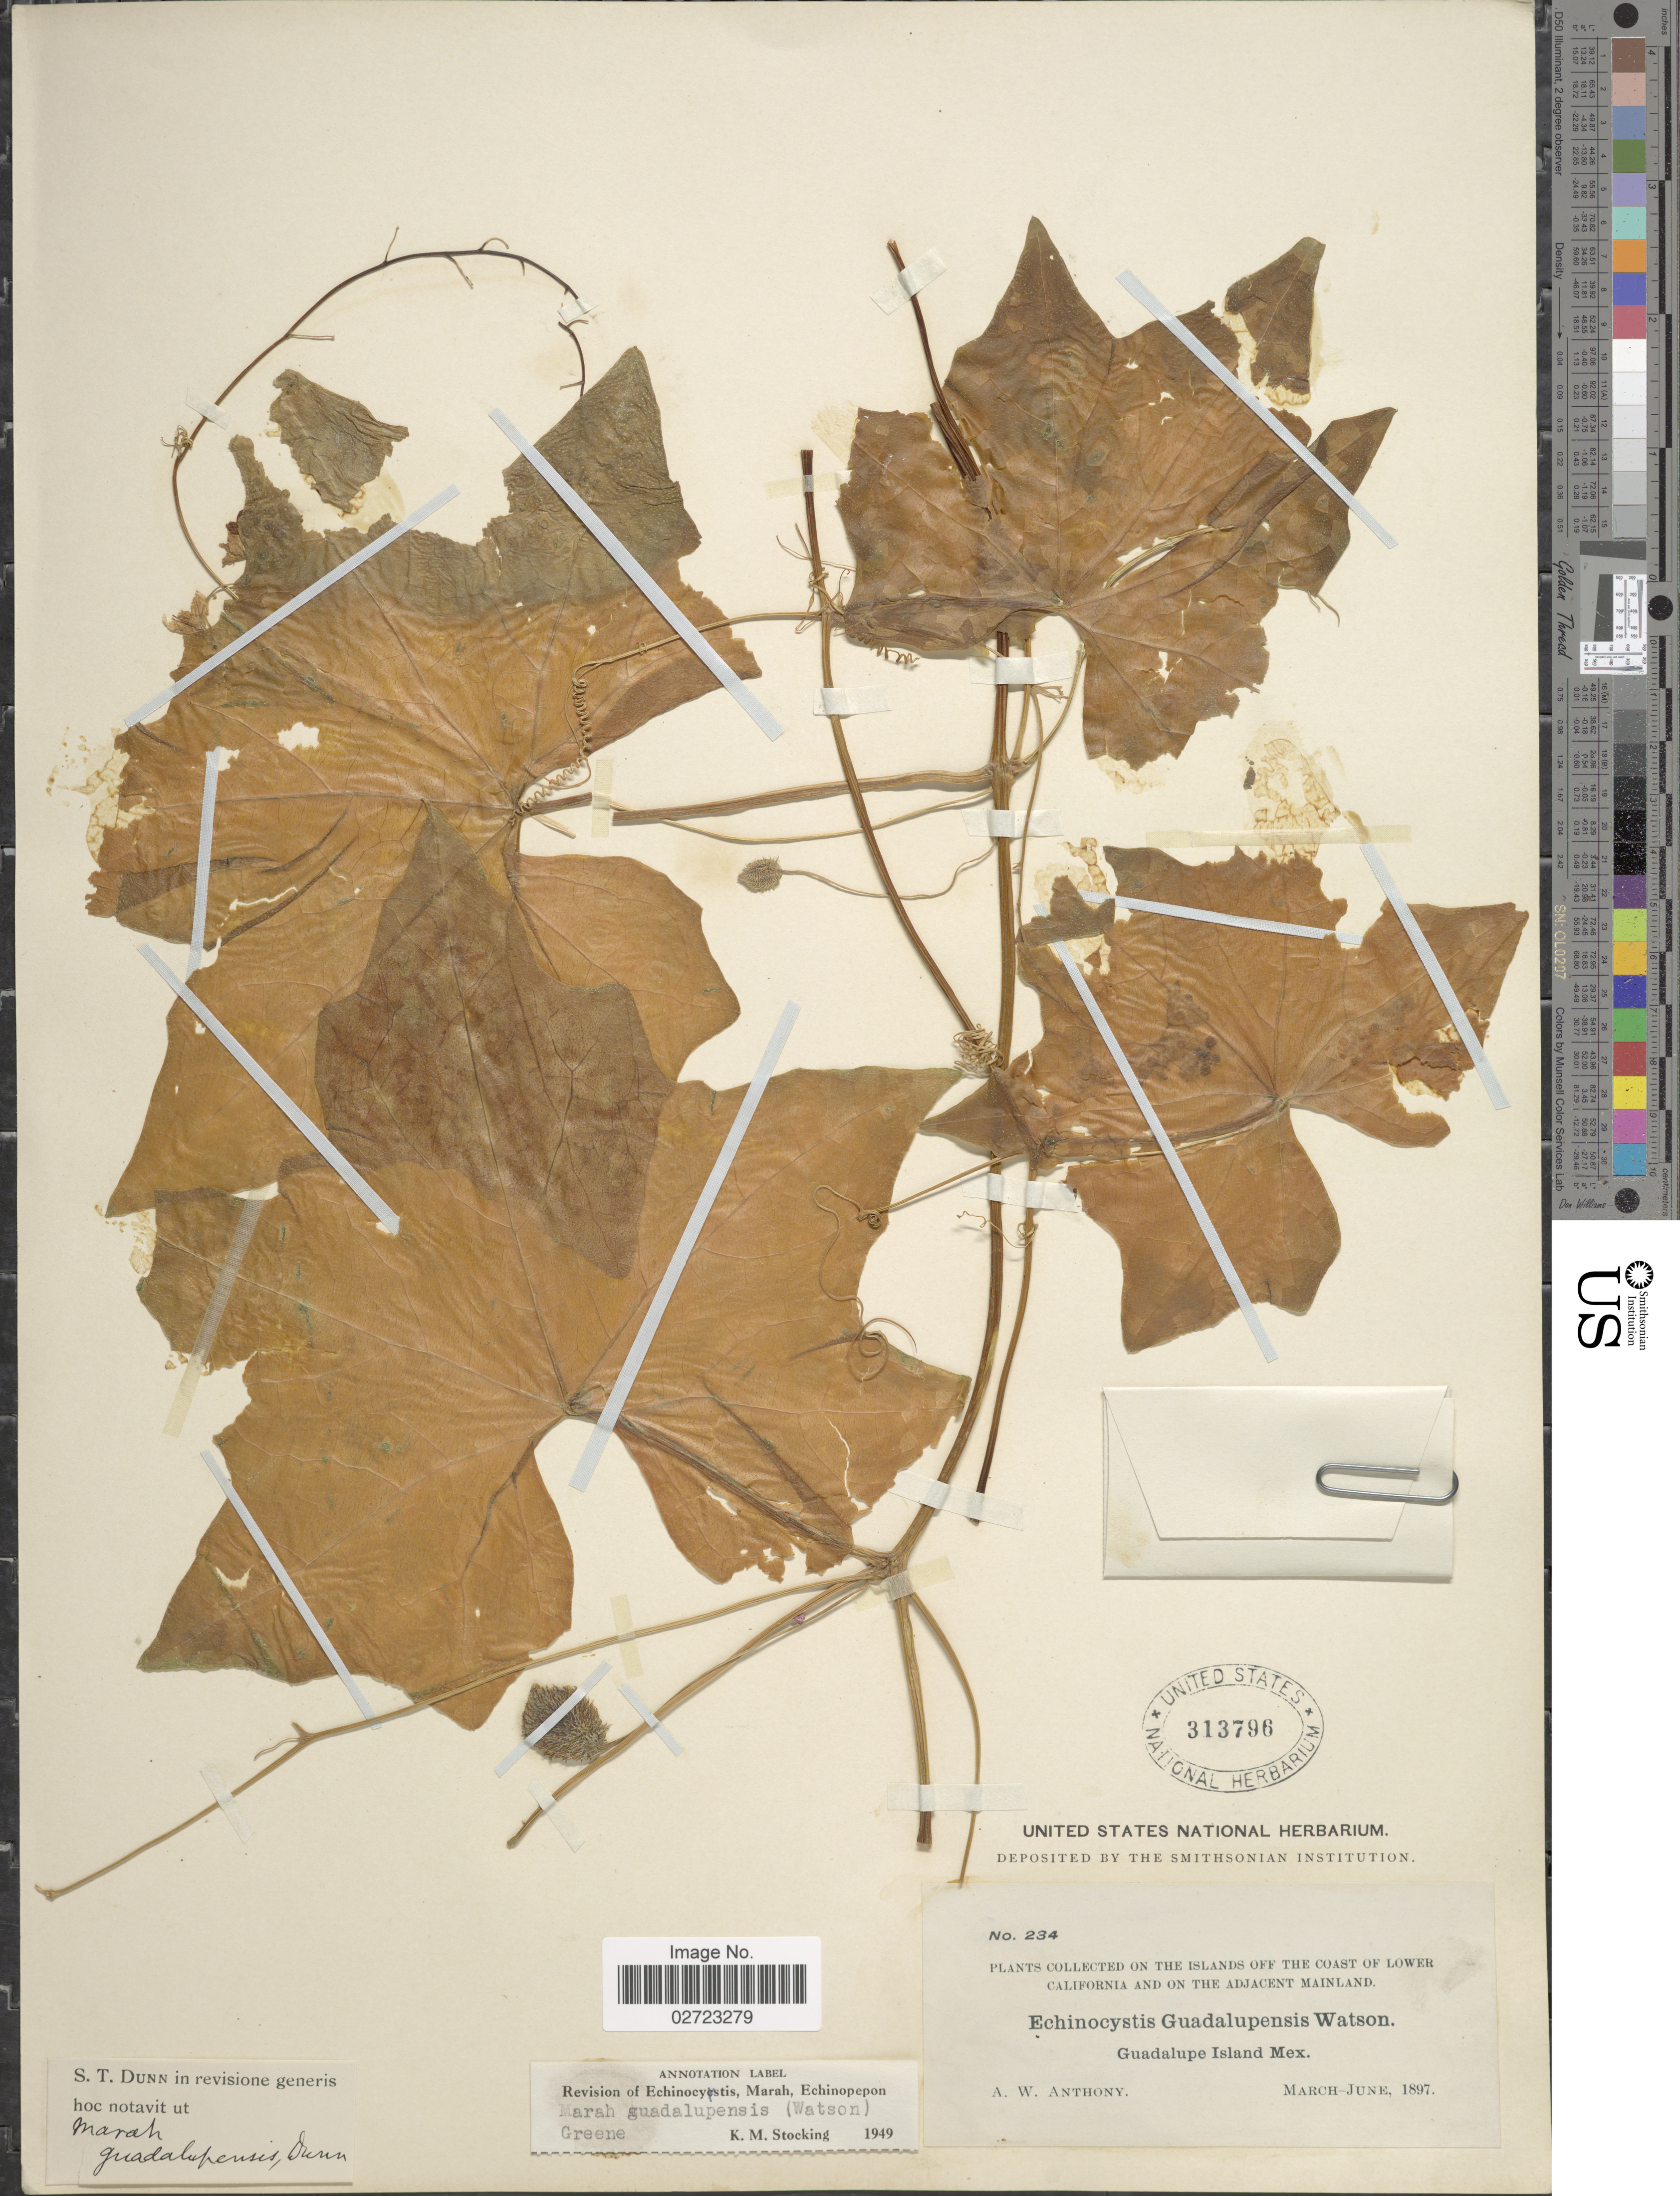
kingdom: Plantae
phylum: Tracheophyta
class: Magnoliopsida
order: Cucurbitales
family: Cucurbitaceae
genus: Marah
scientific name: Marah guadalupensis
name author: (S. Watson) Greene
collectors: A. W. Anthony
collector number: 234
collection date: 1897-03/1897-06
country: Mexico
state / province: Baja California Norte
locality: The Islands off the coast of Lower California and on the adjacent mainland, Guadalupe Island.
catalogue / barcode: US 313796